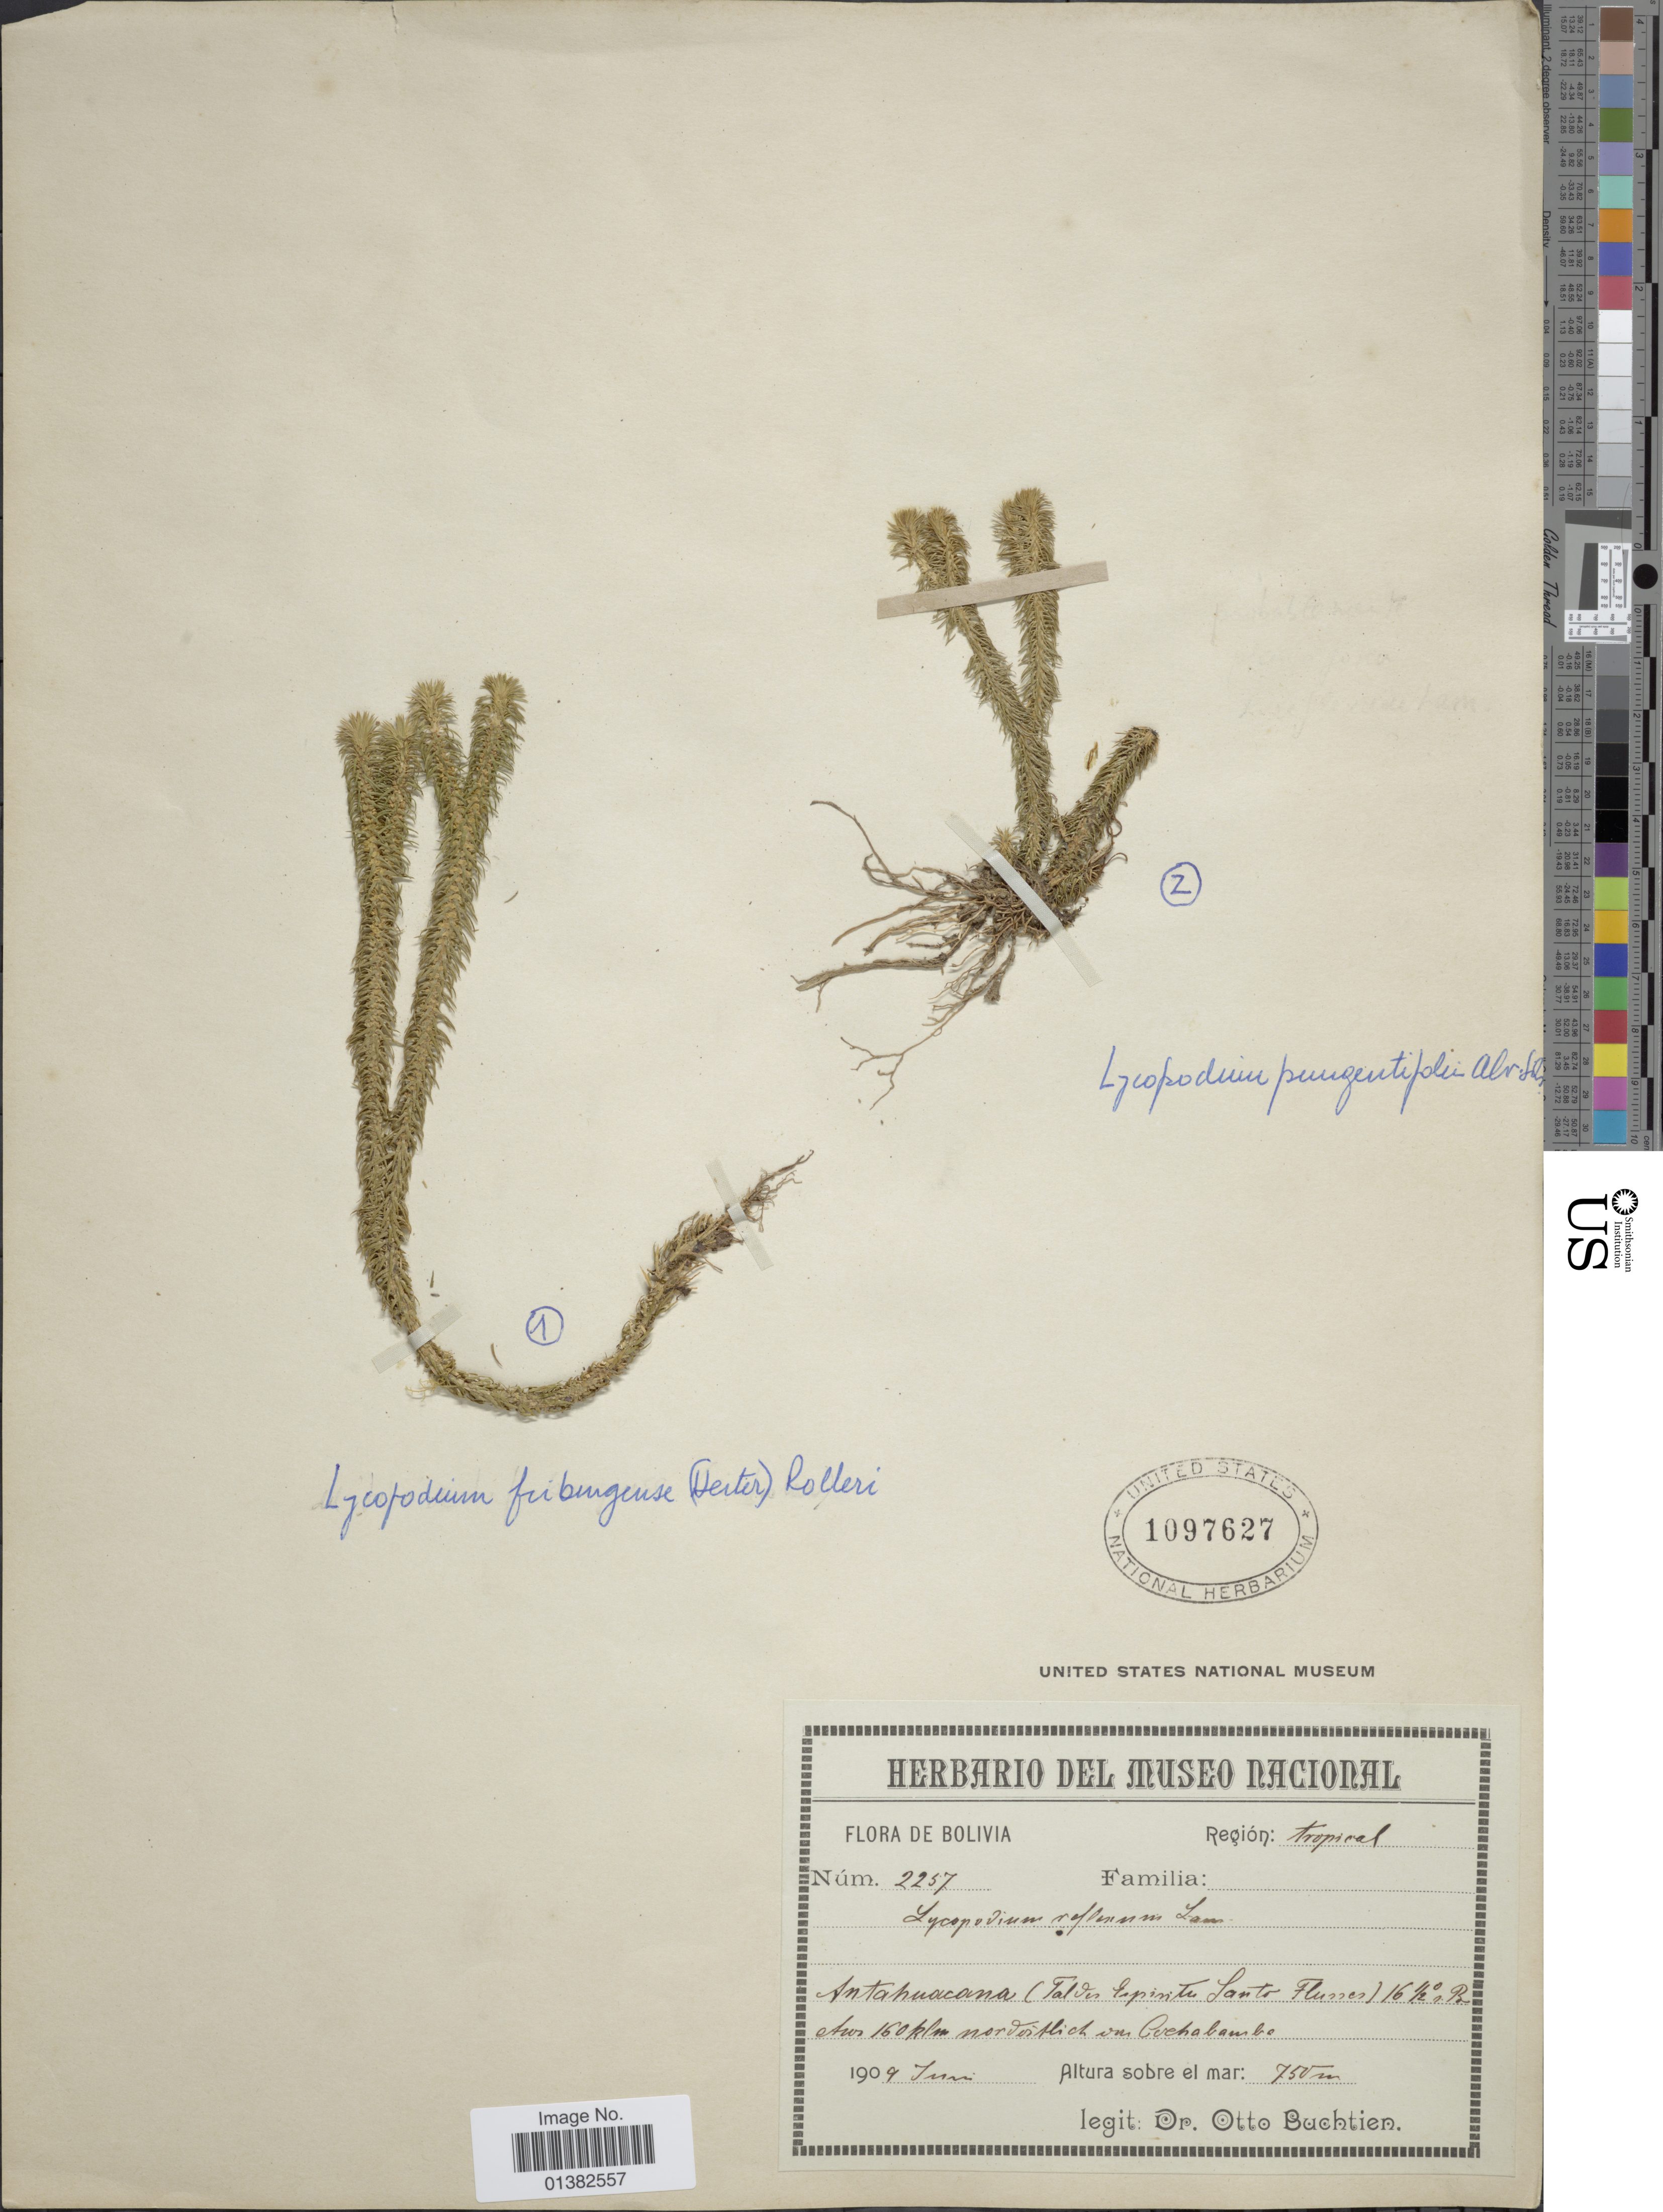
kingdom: Plantae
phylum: Tracheophyta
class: Lycopodiopsida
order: Lycopodiales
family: Lycopodiaceae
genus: Phlegmariurus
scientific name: Phlegmariurus reflexus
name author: (Lam.) B. Øllg.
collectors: O. Buchtien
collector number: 2257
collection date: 1909-06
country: Bolivia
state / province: Cochabamba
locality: Región: tropical, Antahuacana (Talden Espiritu Santo Flusses) 16 1/2°s. Br. Aus 160 klm nordöstlich von Cochabamba.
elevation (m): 750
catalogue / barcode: US 1097627